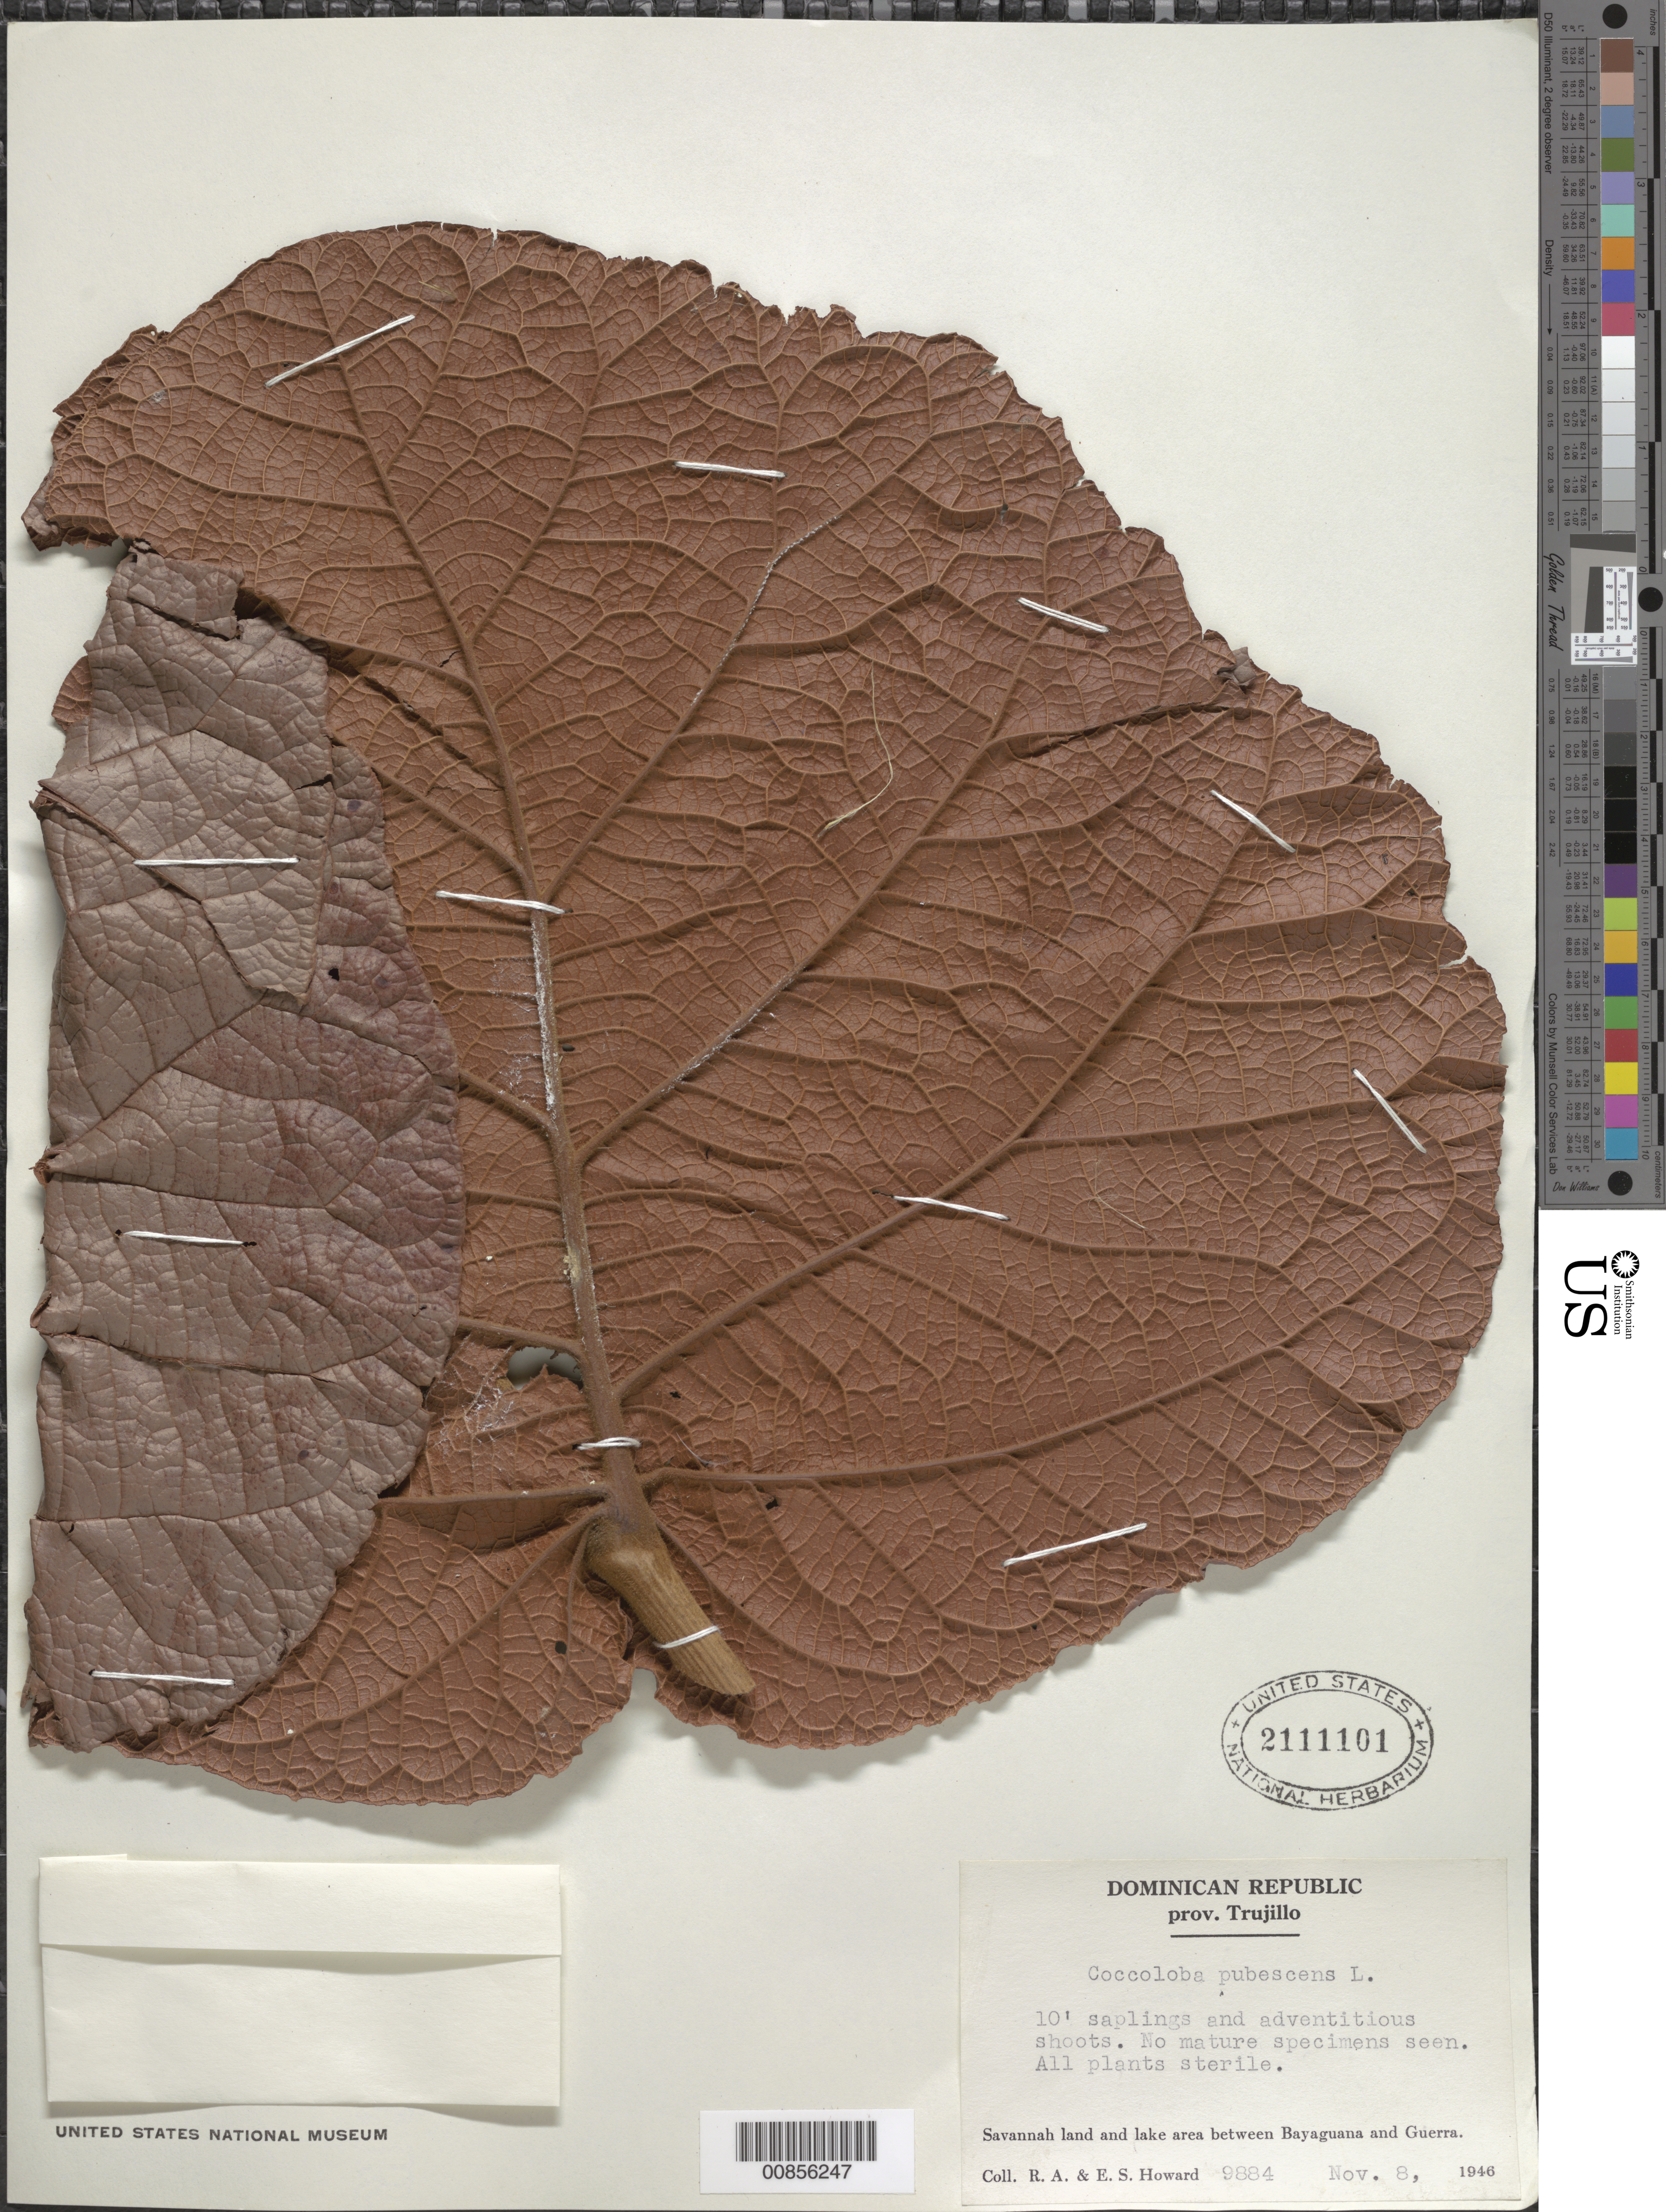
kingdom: Plantae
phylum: Tracheophyta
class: Magnoliopsida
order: Caryophyllales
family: Polygonaceae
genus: Coccoloba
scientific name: Coccoloba pubescens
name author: L.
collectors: R. A. Howard & E. S. Howard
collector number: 9884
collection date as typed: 08 Nov 1946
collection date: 1946-11-08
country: Dominican Republic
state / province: San Cristóbal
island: Hispaniola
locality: Prov. Trujillo (obsolete). Between Bayaguana and Guerra.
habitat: Savannah land and lake area.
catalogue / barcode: US 2111101